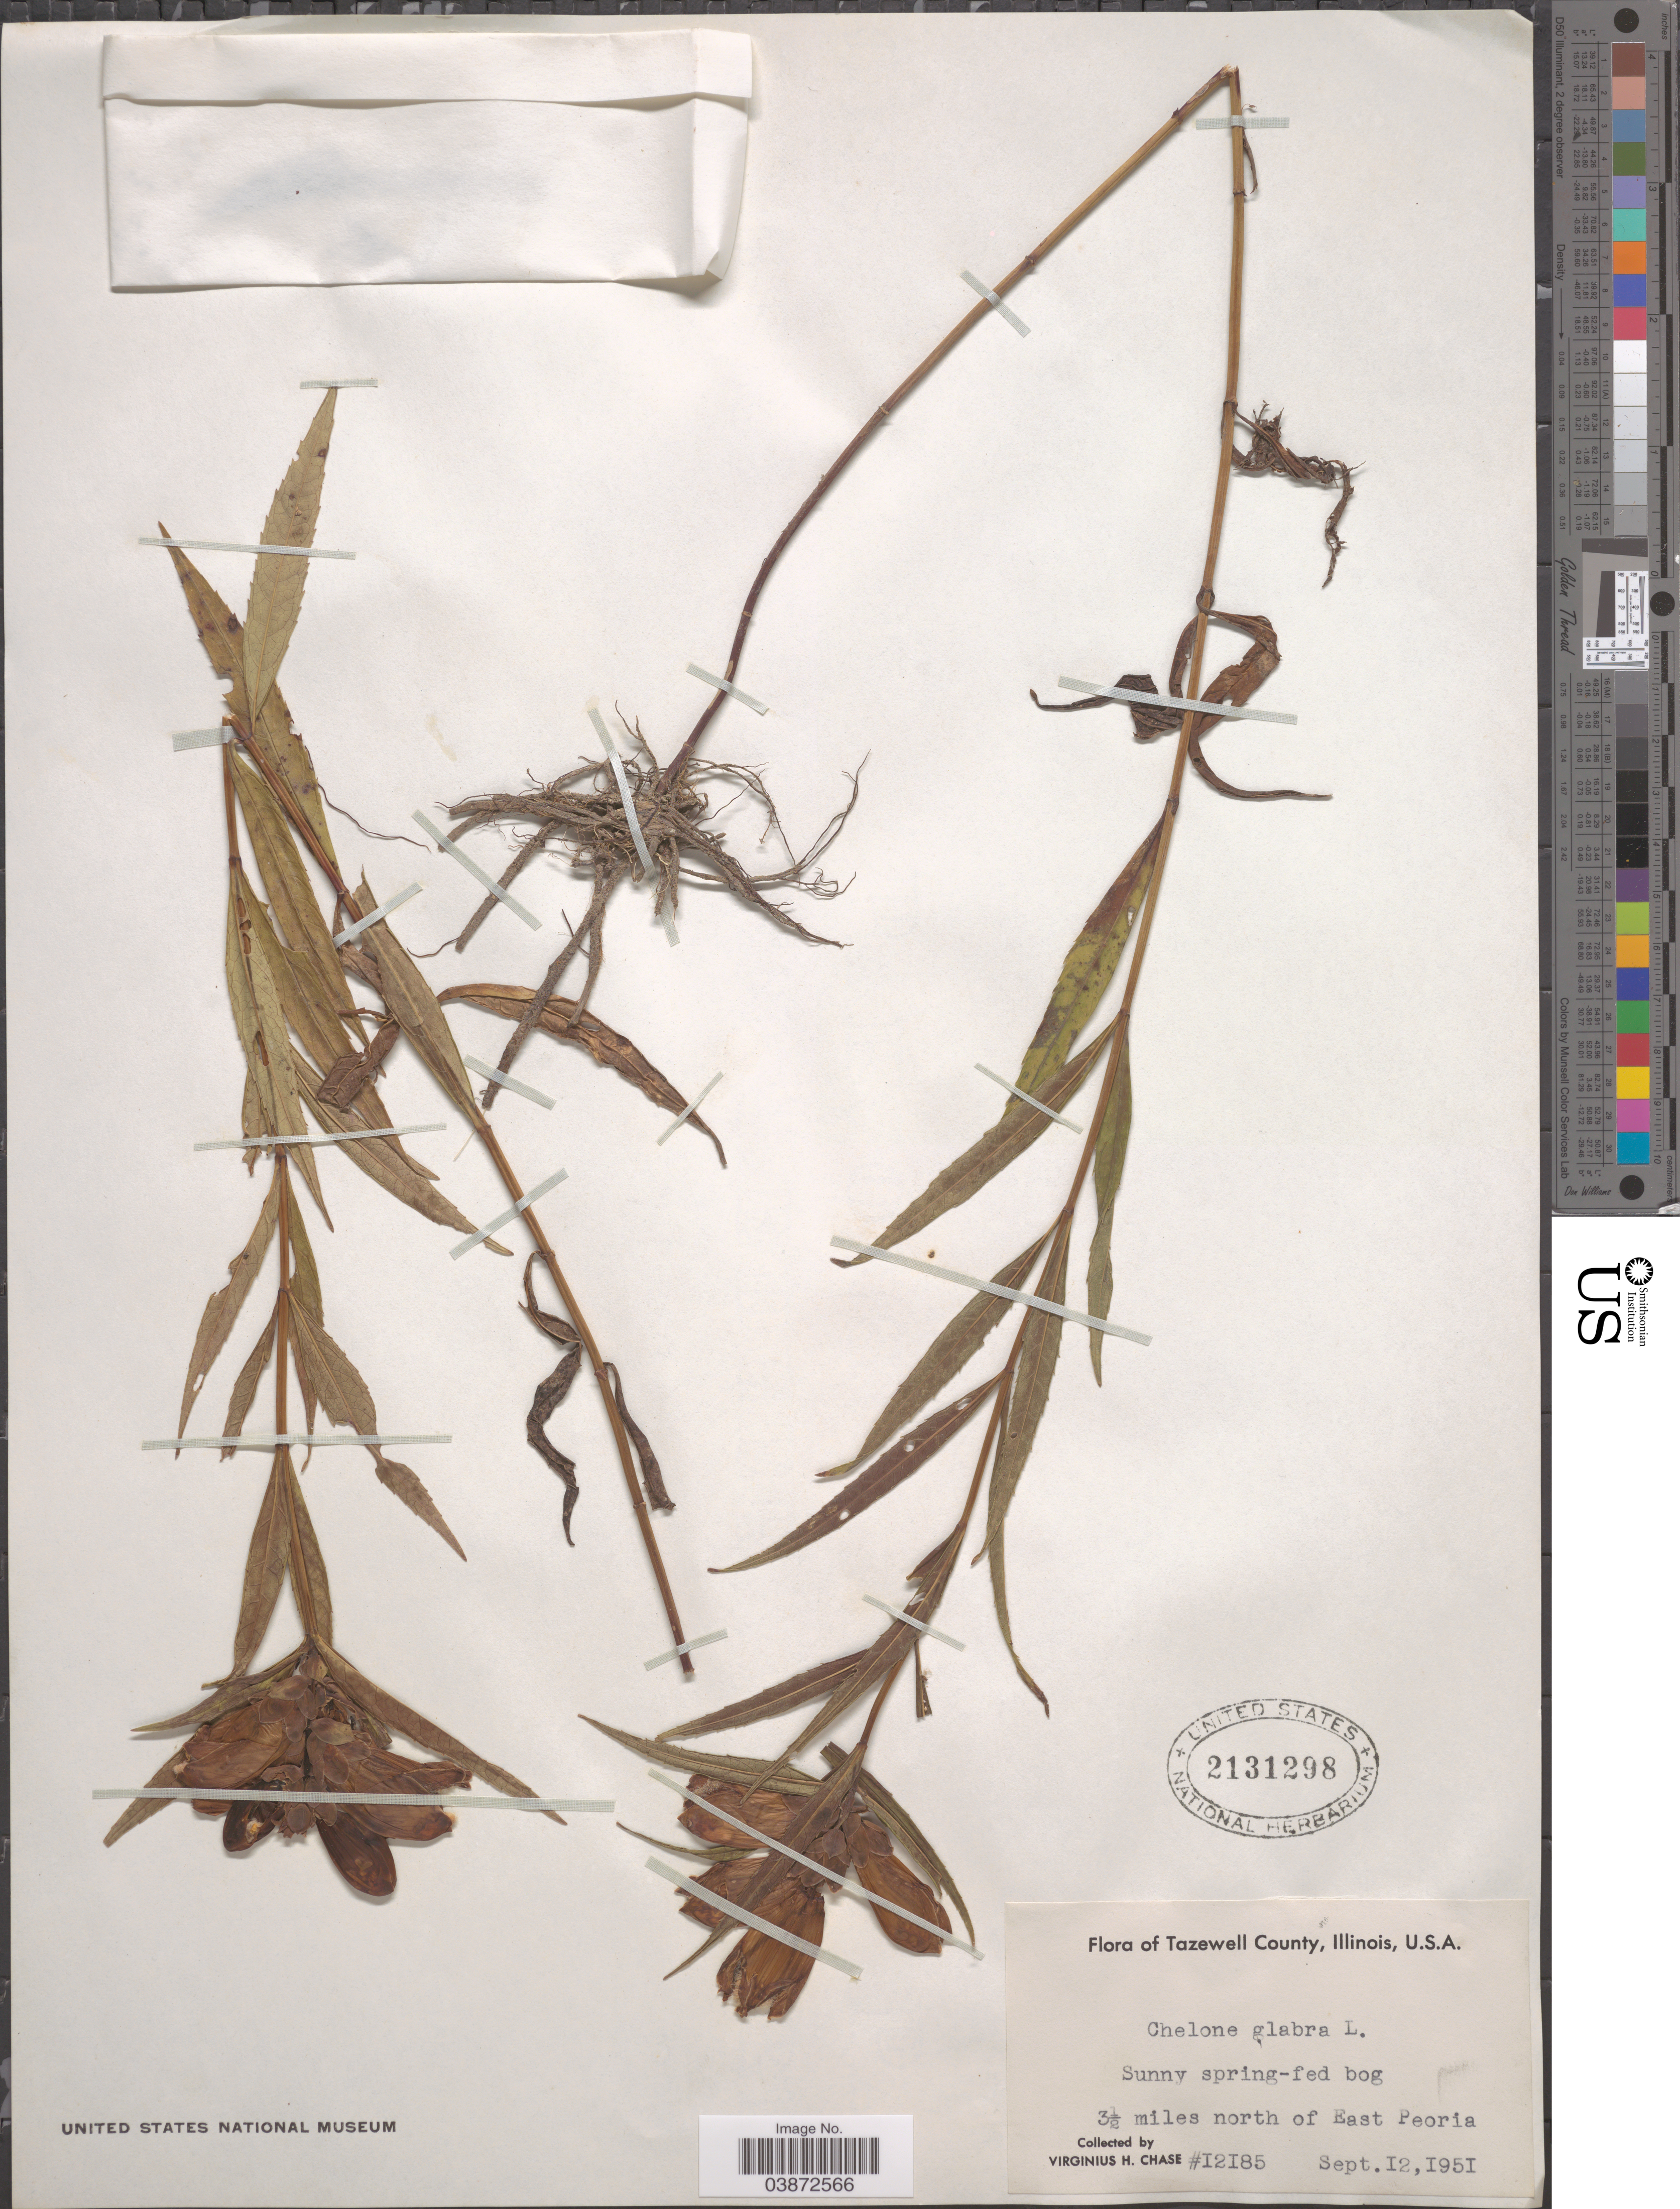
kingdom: Plantae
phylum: Tracheophyta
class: Magnoliopsida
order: Lamiales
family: Plantaginaceae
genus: Chelone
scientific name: Chelone glabra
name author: L.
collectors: V. H. Chase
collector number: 12185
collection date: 1951-09-12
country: United States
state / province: Illinois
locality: Tazewell County. 3½ miles north of East Peoria.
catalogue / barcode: US 2131298